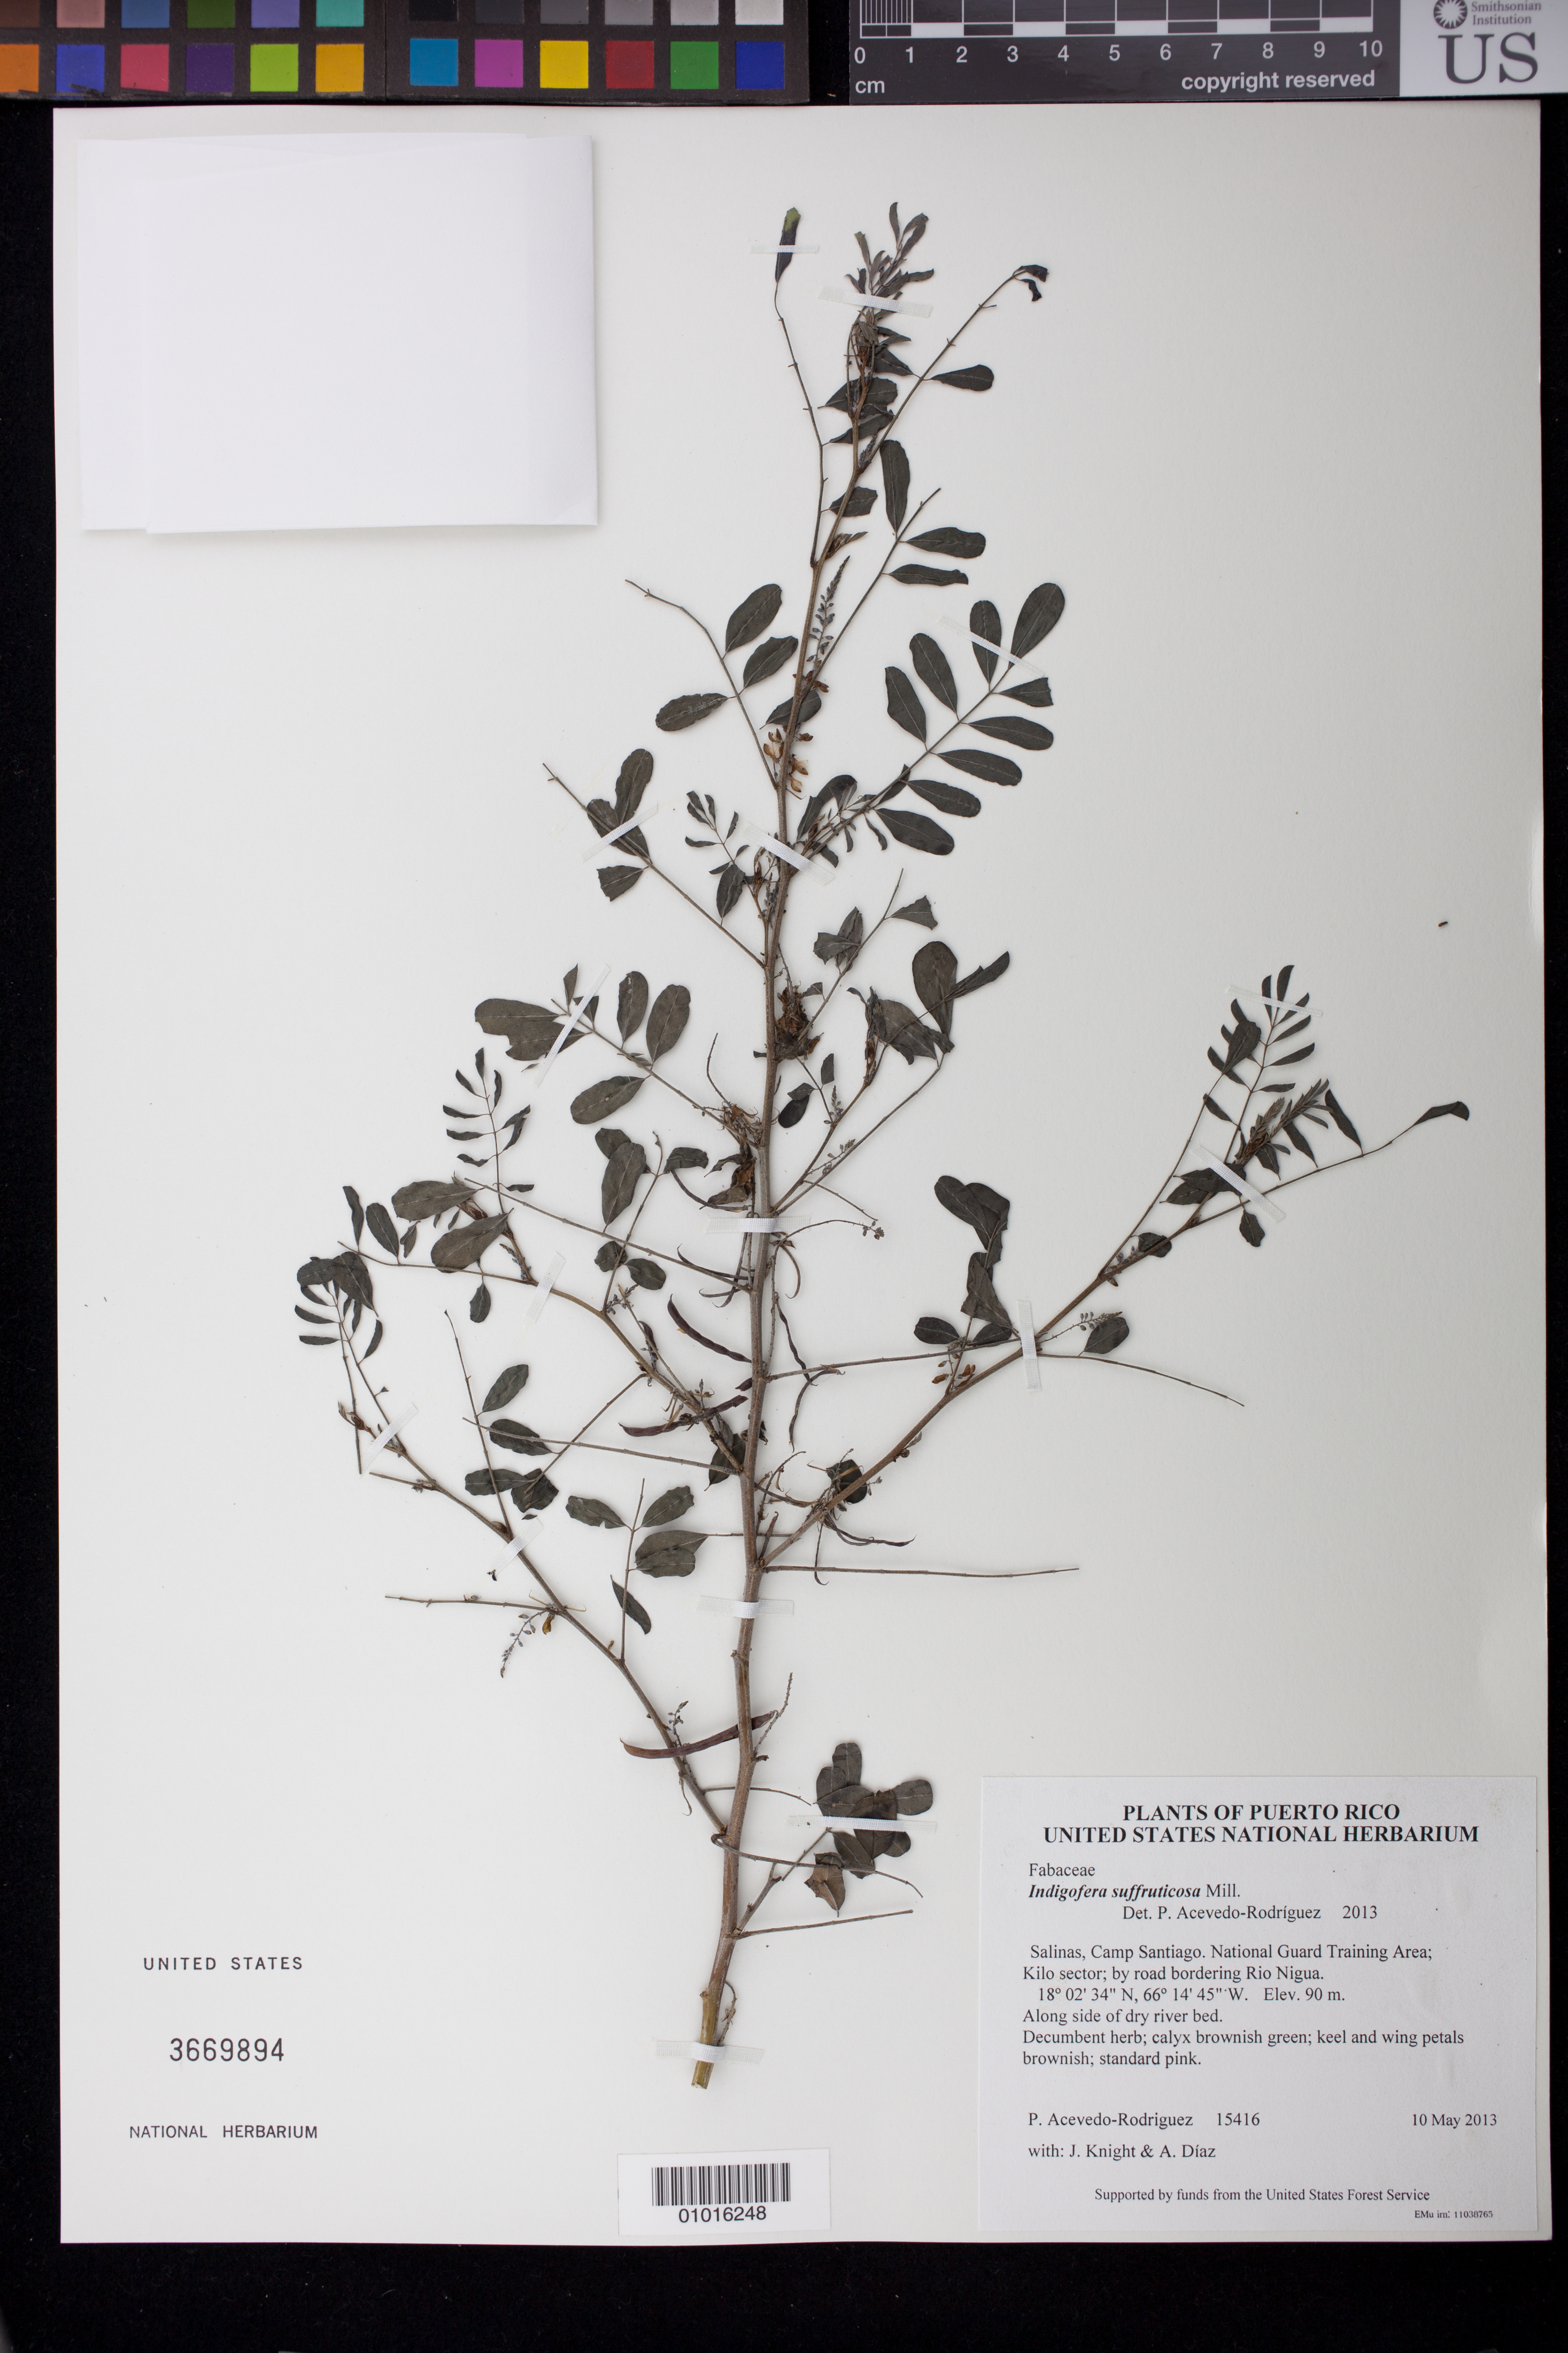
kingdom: Plantae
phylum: Tracheophyta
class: Magnoliopsida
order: Fabales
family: Fabaceae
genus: Indigofera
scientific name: Indigofera suffruticosa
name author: Mill.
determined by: Acevedo-Rodríguez, P., (BOT), Smithsonian Institution - National Museum of Natural History (UNITED STATES)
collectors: P. Acevedo-Rodr., J. Knight & A. Díaz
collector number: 15416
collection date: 2013-05-10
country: Puerto Rico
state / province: Salinas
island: Puerto Rico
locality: Camp Santiago. National Guard Training Area; Kilo sector; by road bordering Rio Nigua.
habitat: Along side of dry river bed.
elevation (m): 90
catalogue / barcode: US 3669894